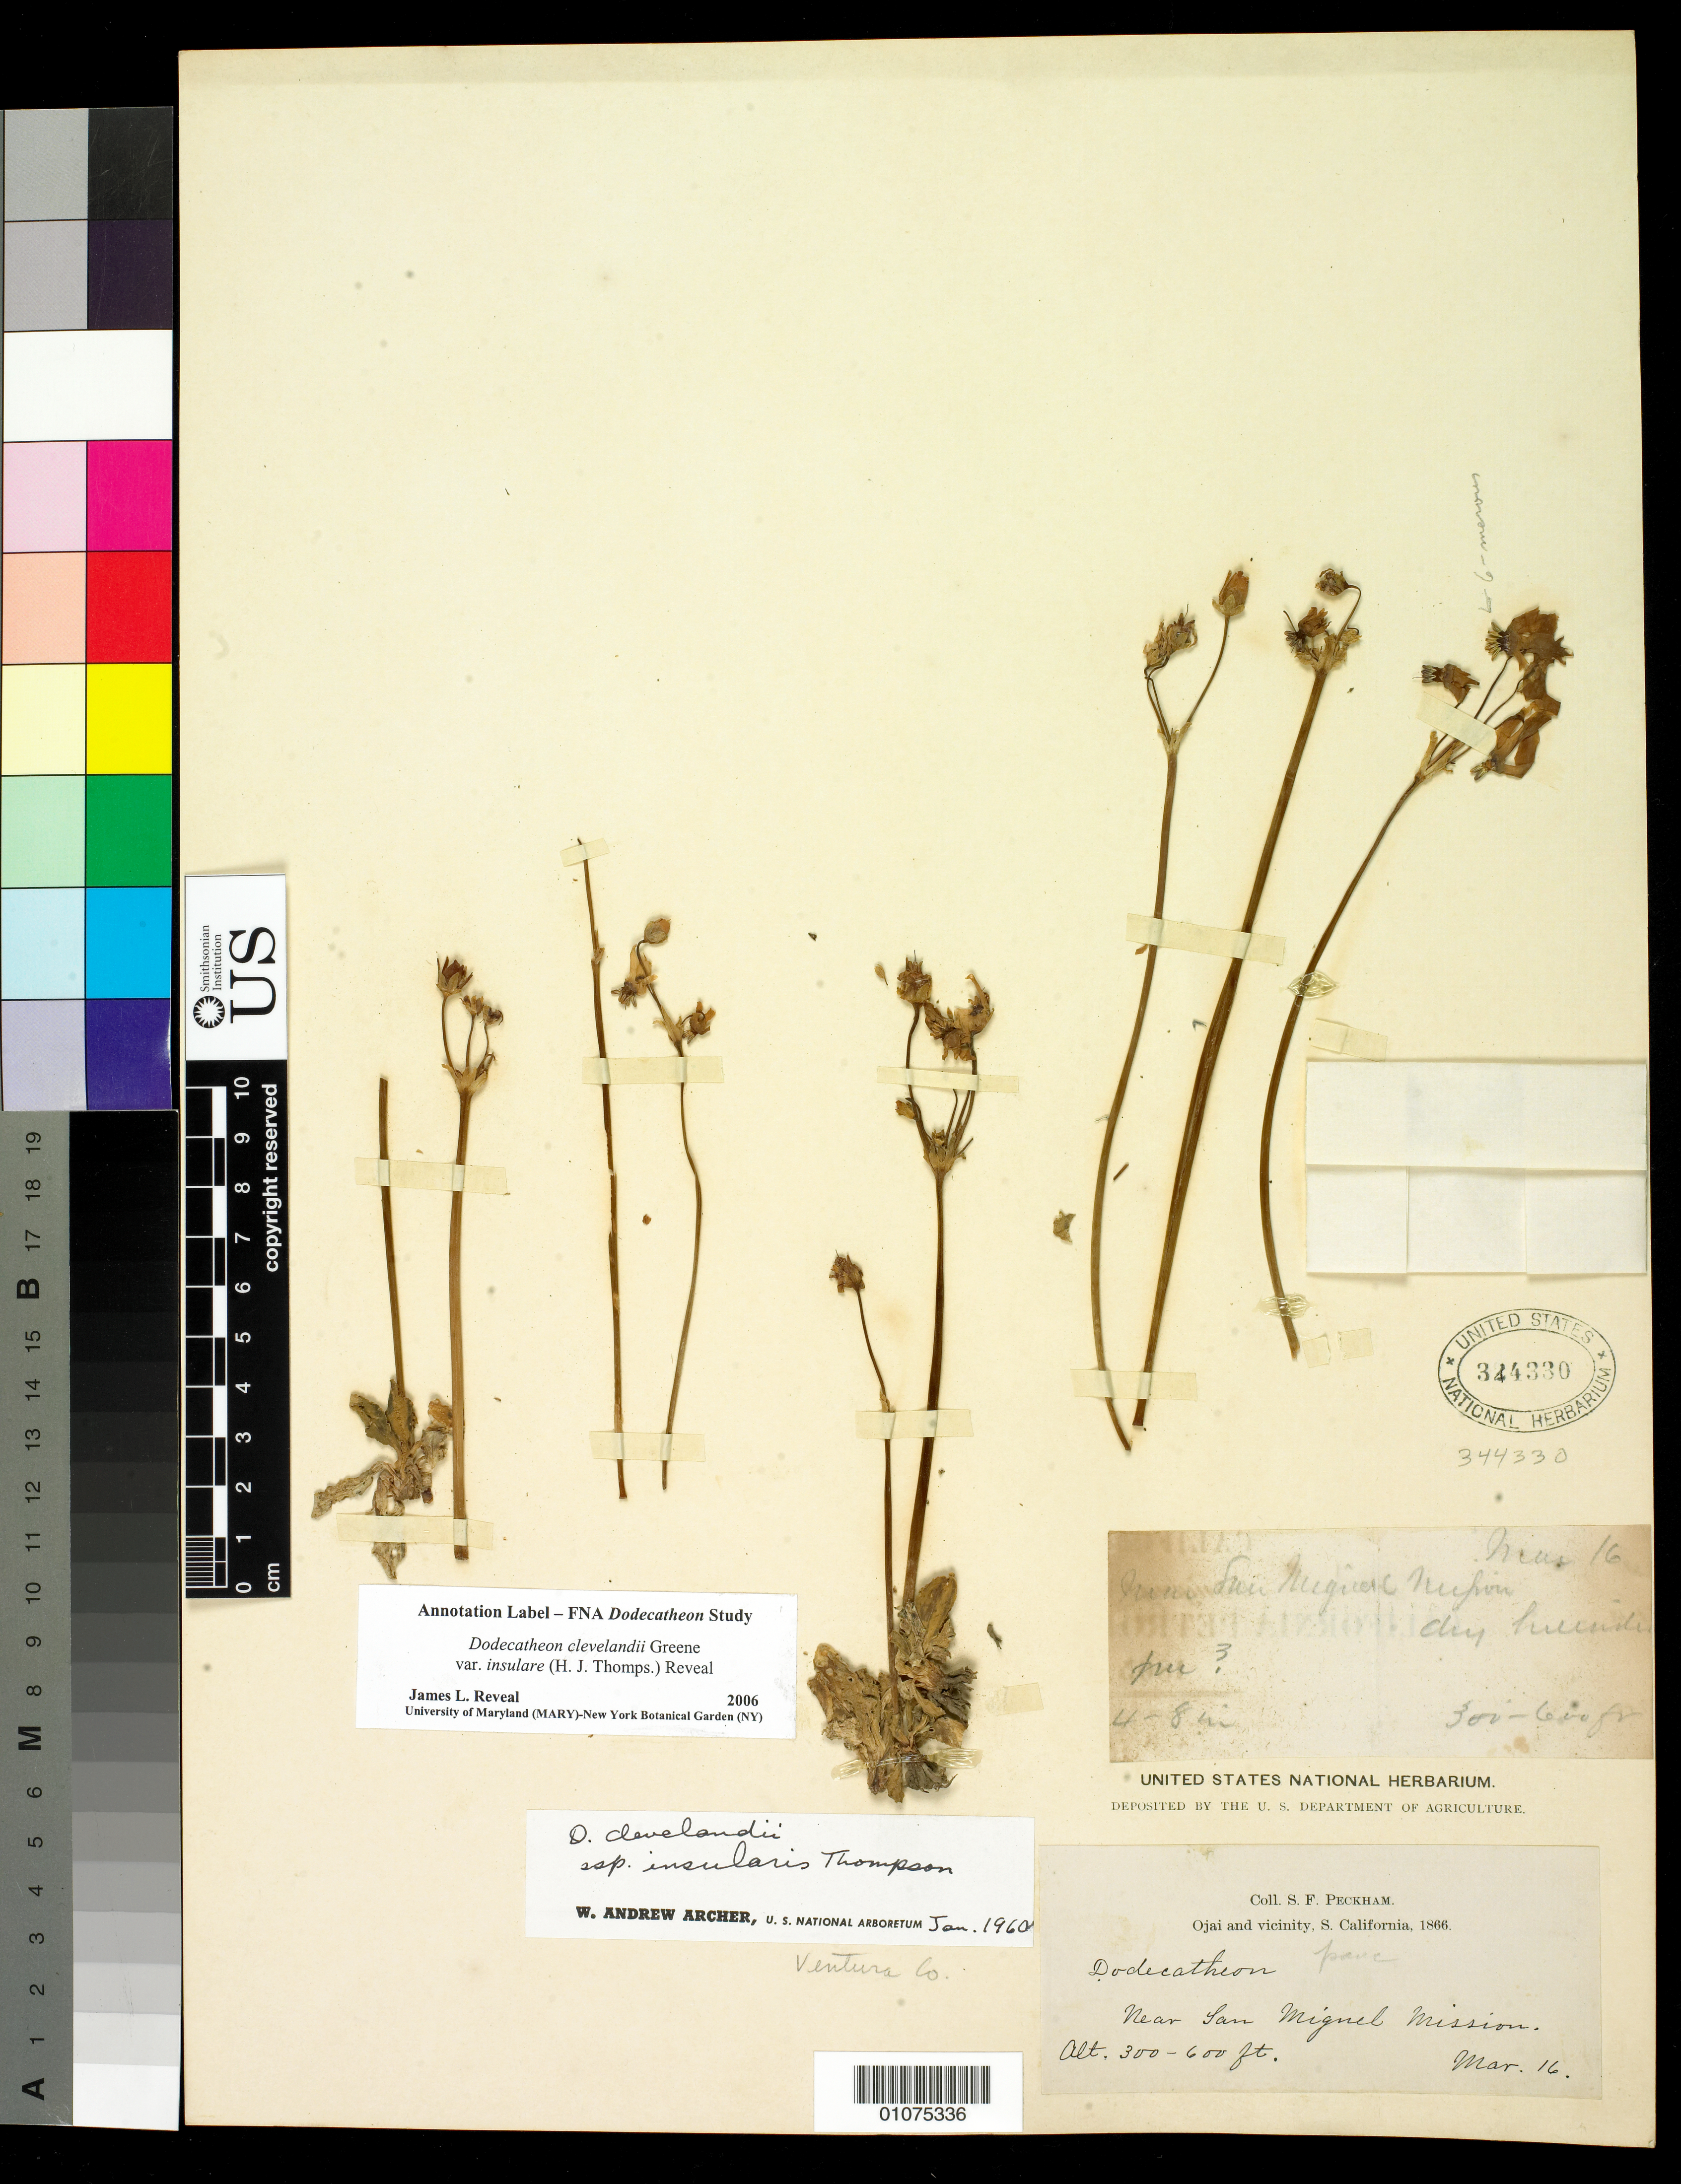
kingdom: Plantae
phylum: Tracheophyta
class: Magnoliopsida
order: Ericales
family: Primulaceae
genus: Dodecatheon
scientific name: Dodecatheon clevelandii var. insulare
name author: (H.J. Thomps.) Reveal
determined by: Reveal, J. L.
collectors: S. Peckham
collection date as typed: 16 Mar 1866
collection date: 1866-03-16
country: United States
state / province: California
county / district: Ventura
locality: Ojai and vicinity, near San Miguel Mission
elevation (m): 91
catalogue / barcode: US 344330